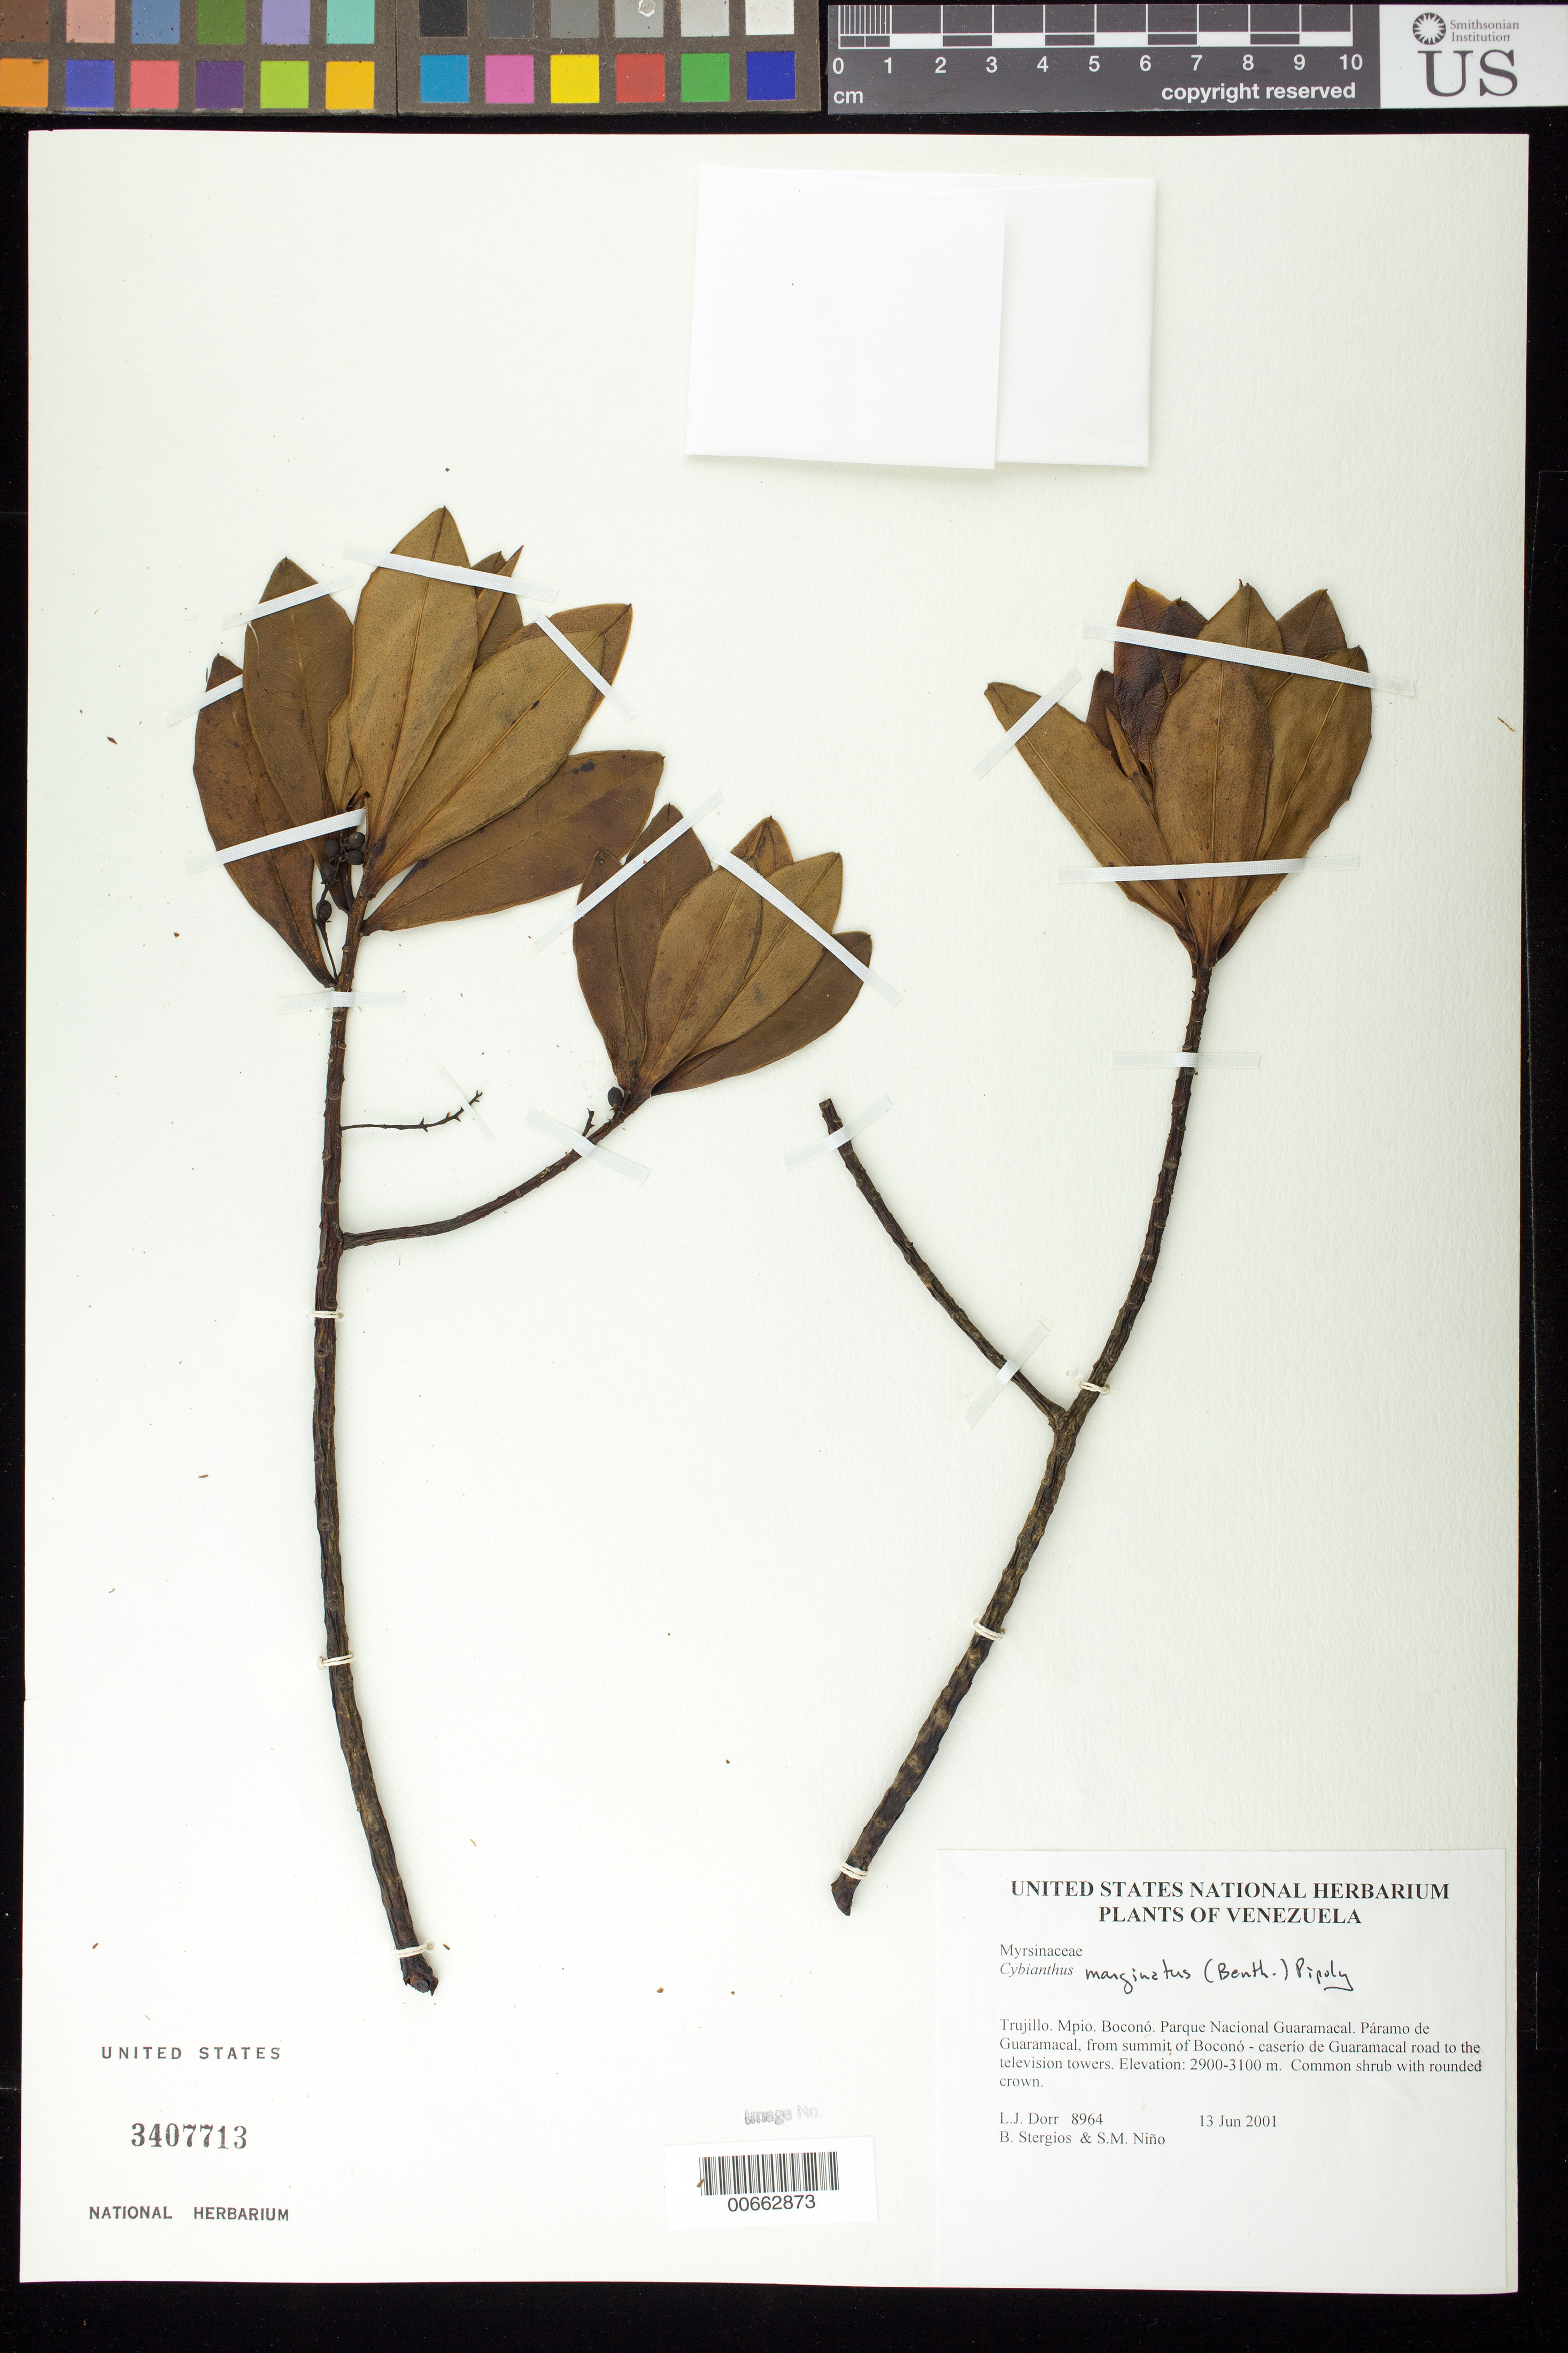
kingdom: Plantae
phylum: Tracheophyta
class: Magnoliopsida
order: Ericales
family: Primulaceae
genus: Cybianthus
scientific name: Cybianthus marginatus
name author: (Benth.) Pipoly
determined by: Dorr, L. J., (BOT), Smithsonian Institution - National Museum of Natural History (UNITED STATES)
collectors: L. J. Dorr, B. G. Stergios & S. M. Niño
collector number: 8964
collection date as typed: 13 Jun 2001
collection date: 2001-06-13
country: Venezuela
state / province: Trujillo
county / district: Boconó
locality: Parque Nacional Guaramacal. Páramo de Guaramacal, from summit of Boconó-caserío de Guaramacal road to the television towers.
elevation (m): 2900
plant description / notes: FTG, PORT, US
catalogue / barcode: US 3407713